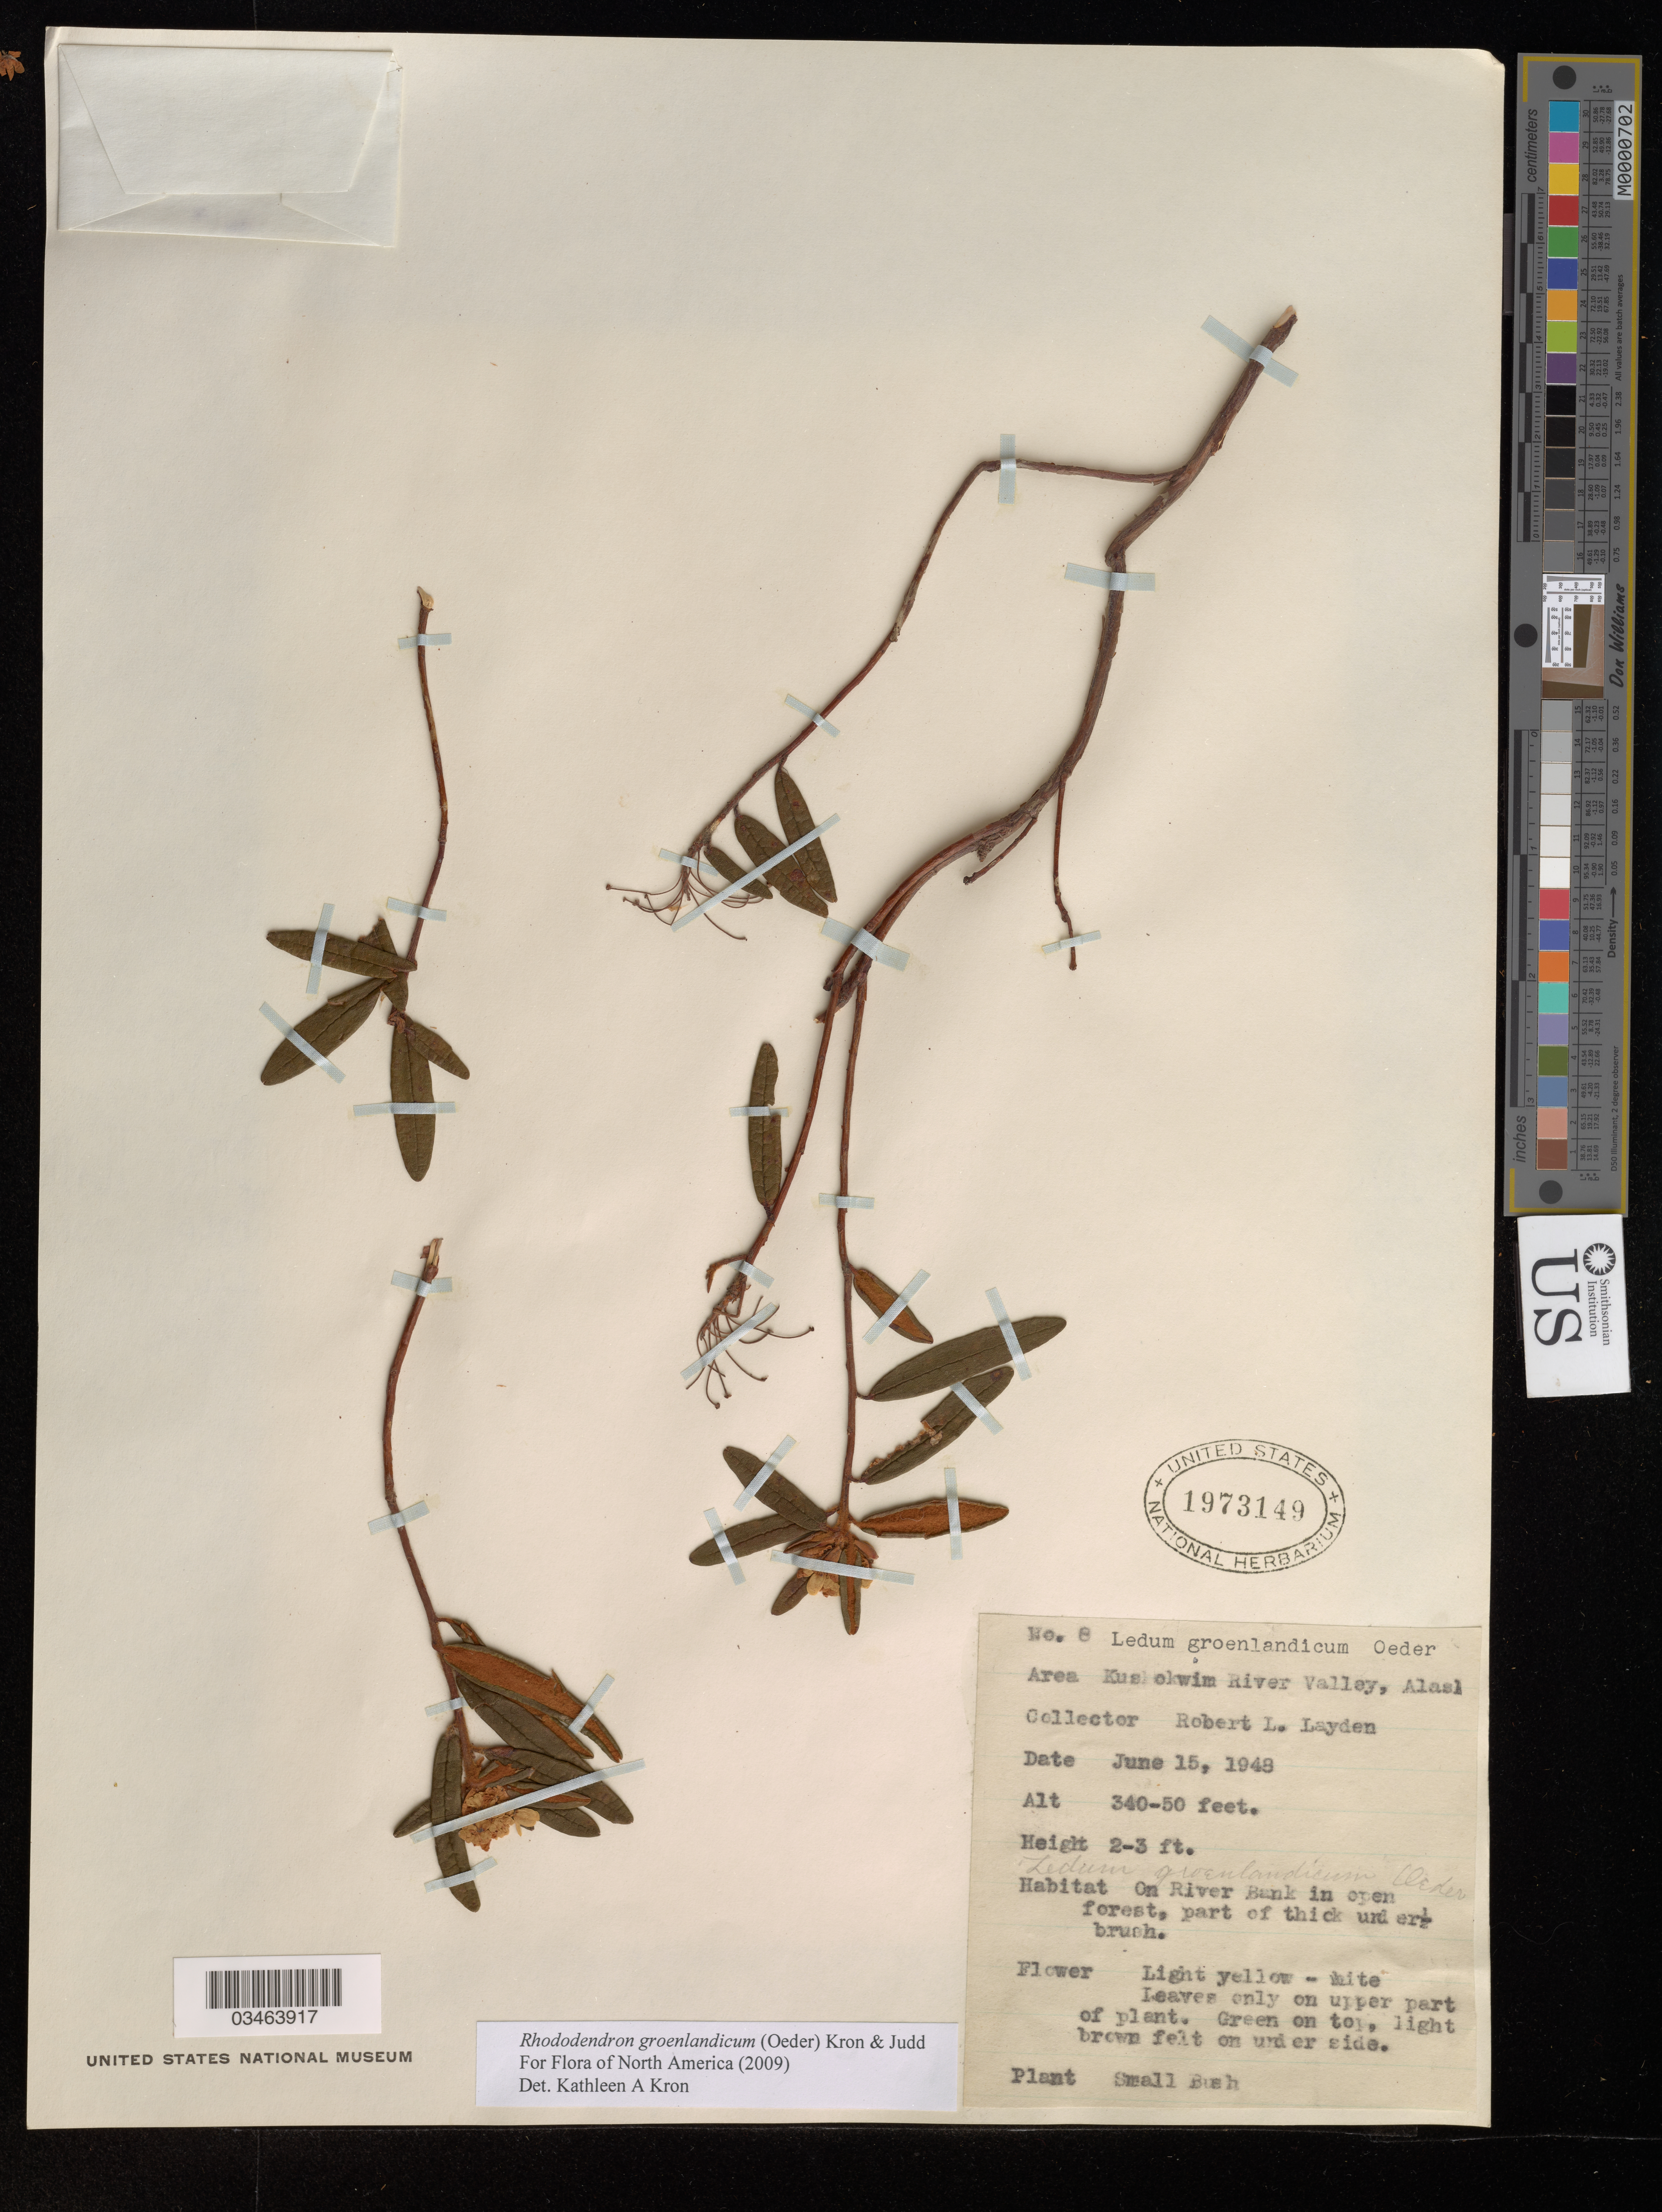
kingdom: Plantae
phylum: Tracheophyta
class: Magnoliopsida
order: Ericales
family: Ericaceae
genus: Rhododendron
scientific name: Rhododendron groenlandicum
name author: (Oeder) Kron & Judd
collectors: R. Layden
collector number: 8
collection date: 1948-06-15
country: United States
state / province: Alaska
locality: Area Kuskokwim River Valley. On River Bank in open forest.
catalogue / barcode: US 1973149